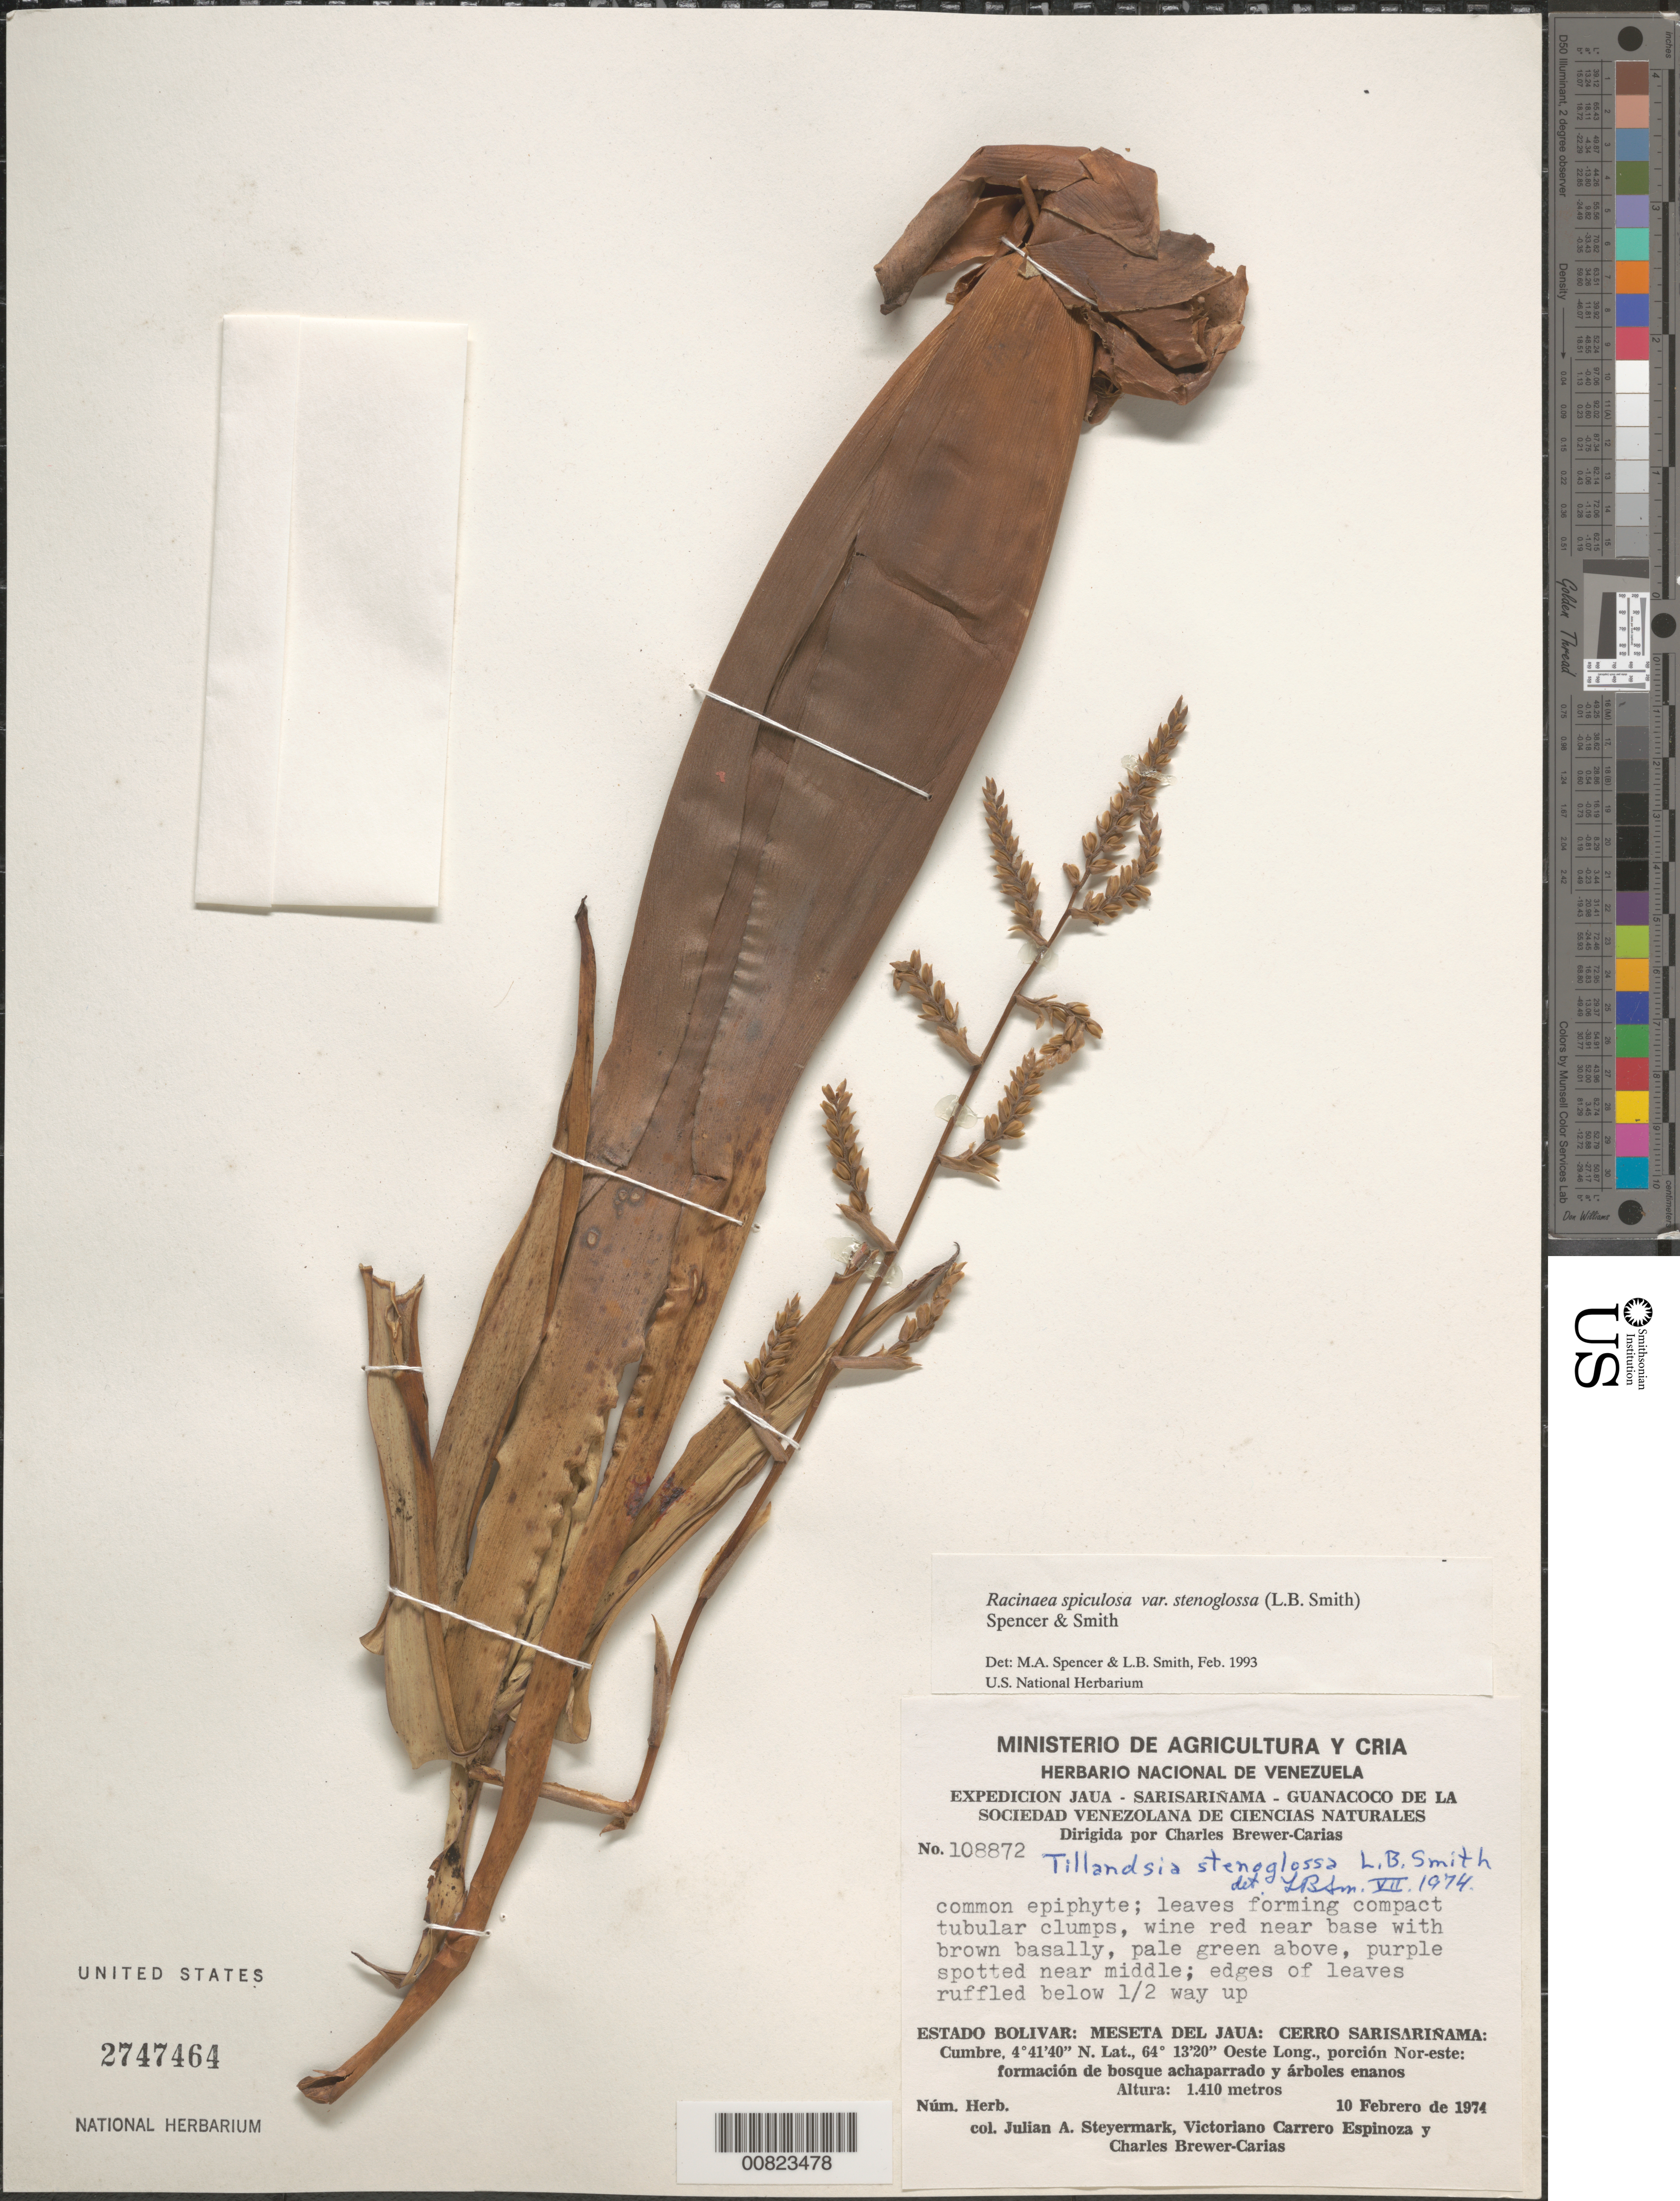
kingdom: Plantae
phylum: Tracheophyta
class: Liliopsida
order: Poales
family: Bromeliaceae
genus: Racinaea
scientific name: Racinaea spiculosa var. stenoglossa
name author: (L.B. Sm.) M.A. Spencer & L.B. Sm.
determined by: Spencer, M. A.; Smith, L. B.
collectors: J. Steyermark, V. Carreño E. & C. Brewer-Carias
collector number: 108872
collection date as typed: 10-Feb-74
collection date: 1974-02-10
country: Venezuela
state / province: Bolívar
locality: Meseta del Jaua: Cerro Sarisariñama, cumbre, porcion NE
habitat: Formación de bosque achaparrado y árboles enanos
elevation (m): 1410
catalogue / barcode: US 2747464